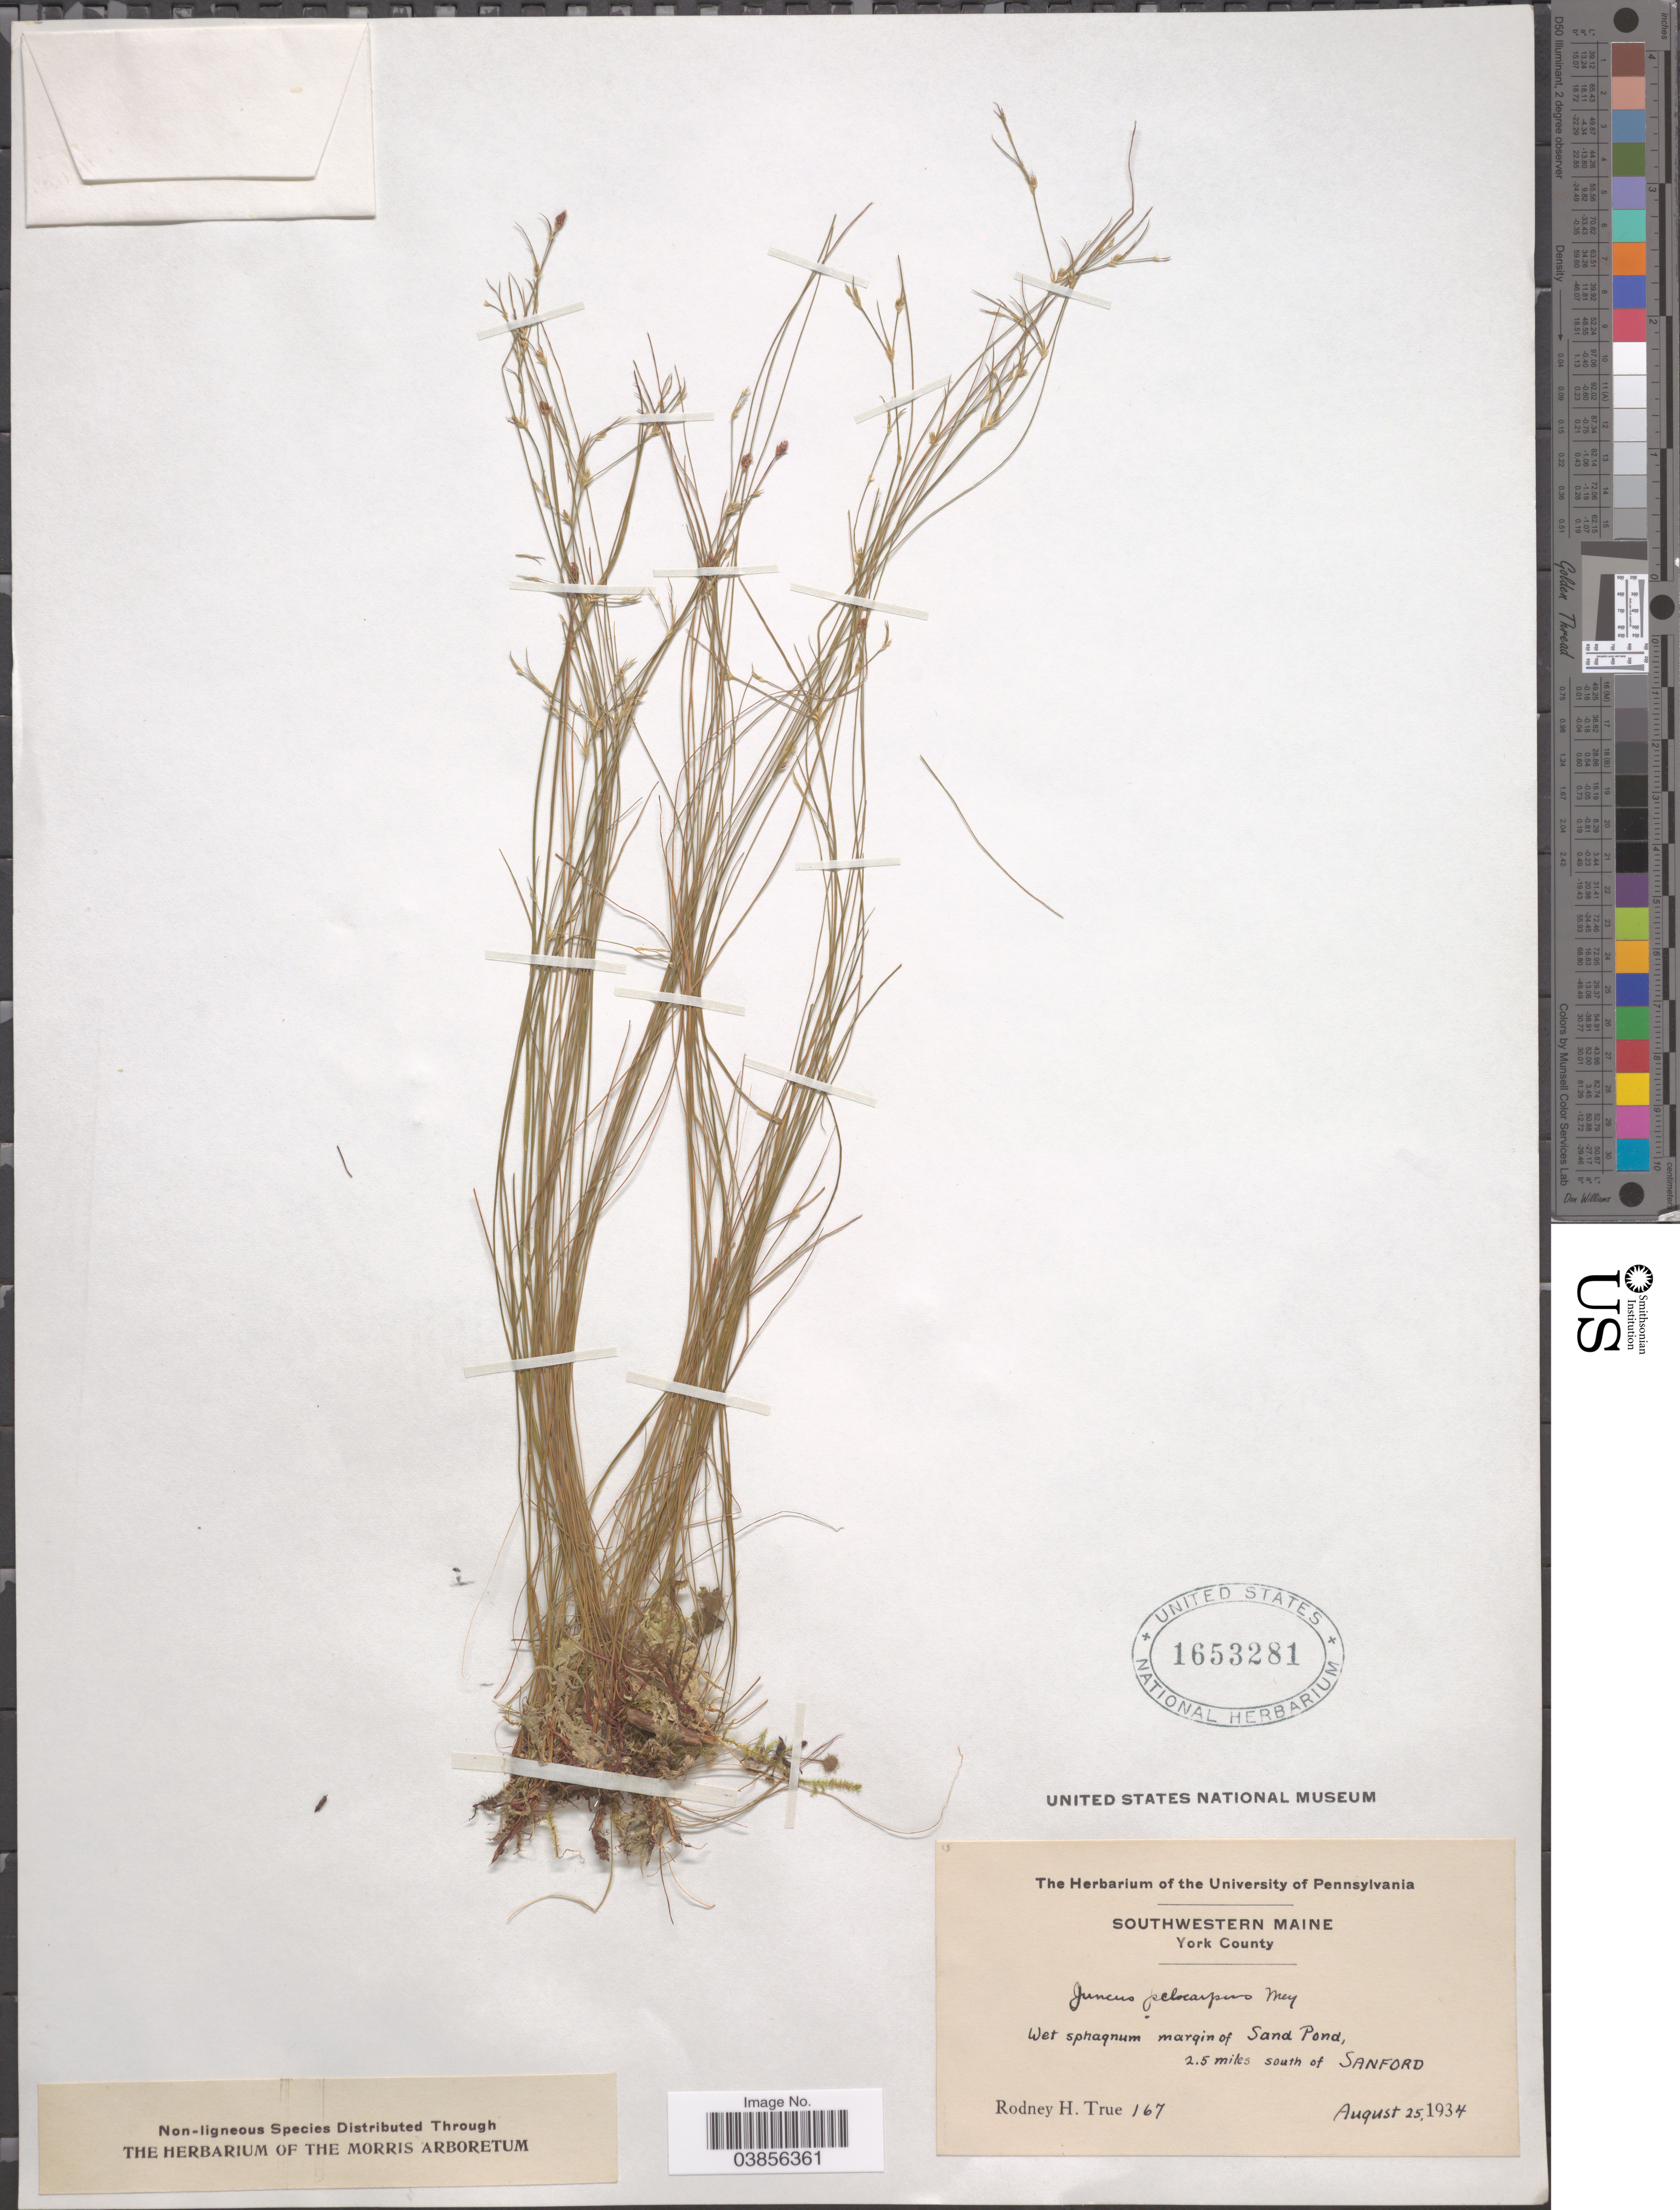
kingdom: Plantae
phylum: Tracheophyta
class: Liliopsida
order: Poales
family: Juncaceae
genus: Juncus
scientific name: Juncus pelocarpus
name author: E. Mey.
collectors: R. H. True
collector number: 167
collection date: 1934-08-25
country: United States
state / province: Maine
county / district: York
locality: Southwestern Maine. York County. Margin of Sand Pond, 2.5 miles south of Sanford.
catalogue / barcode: US 1653281